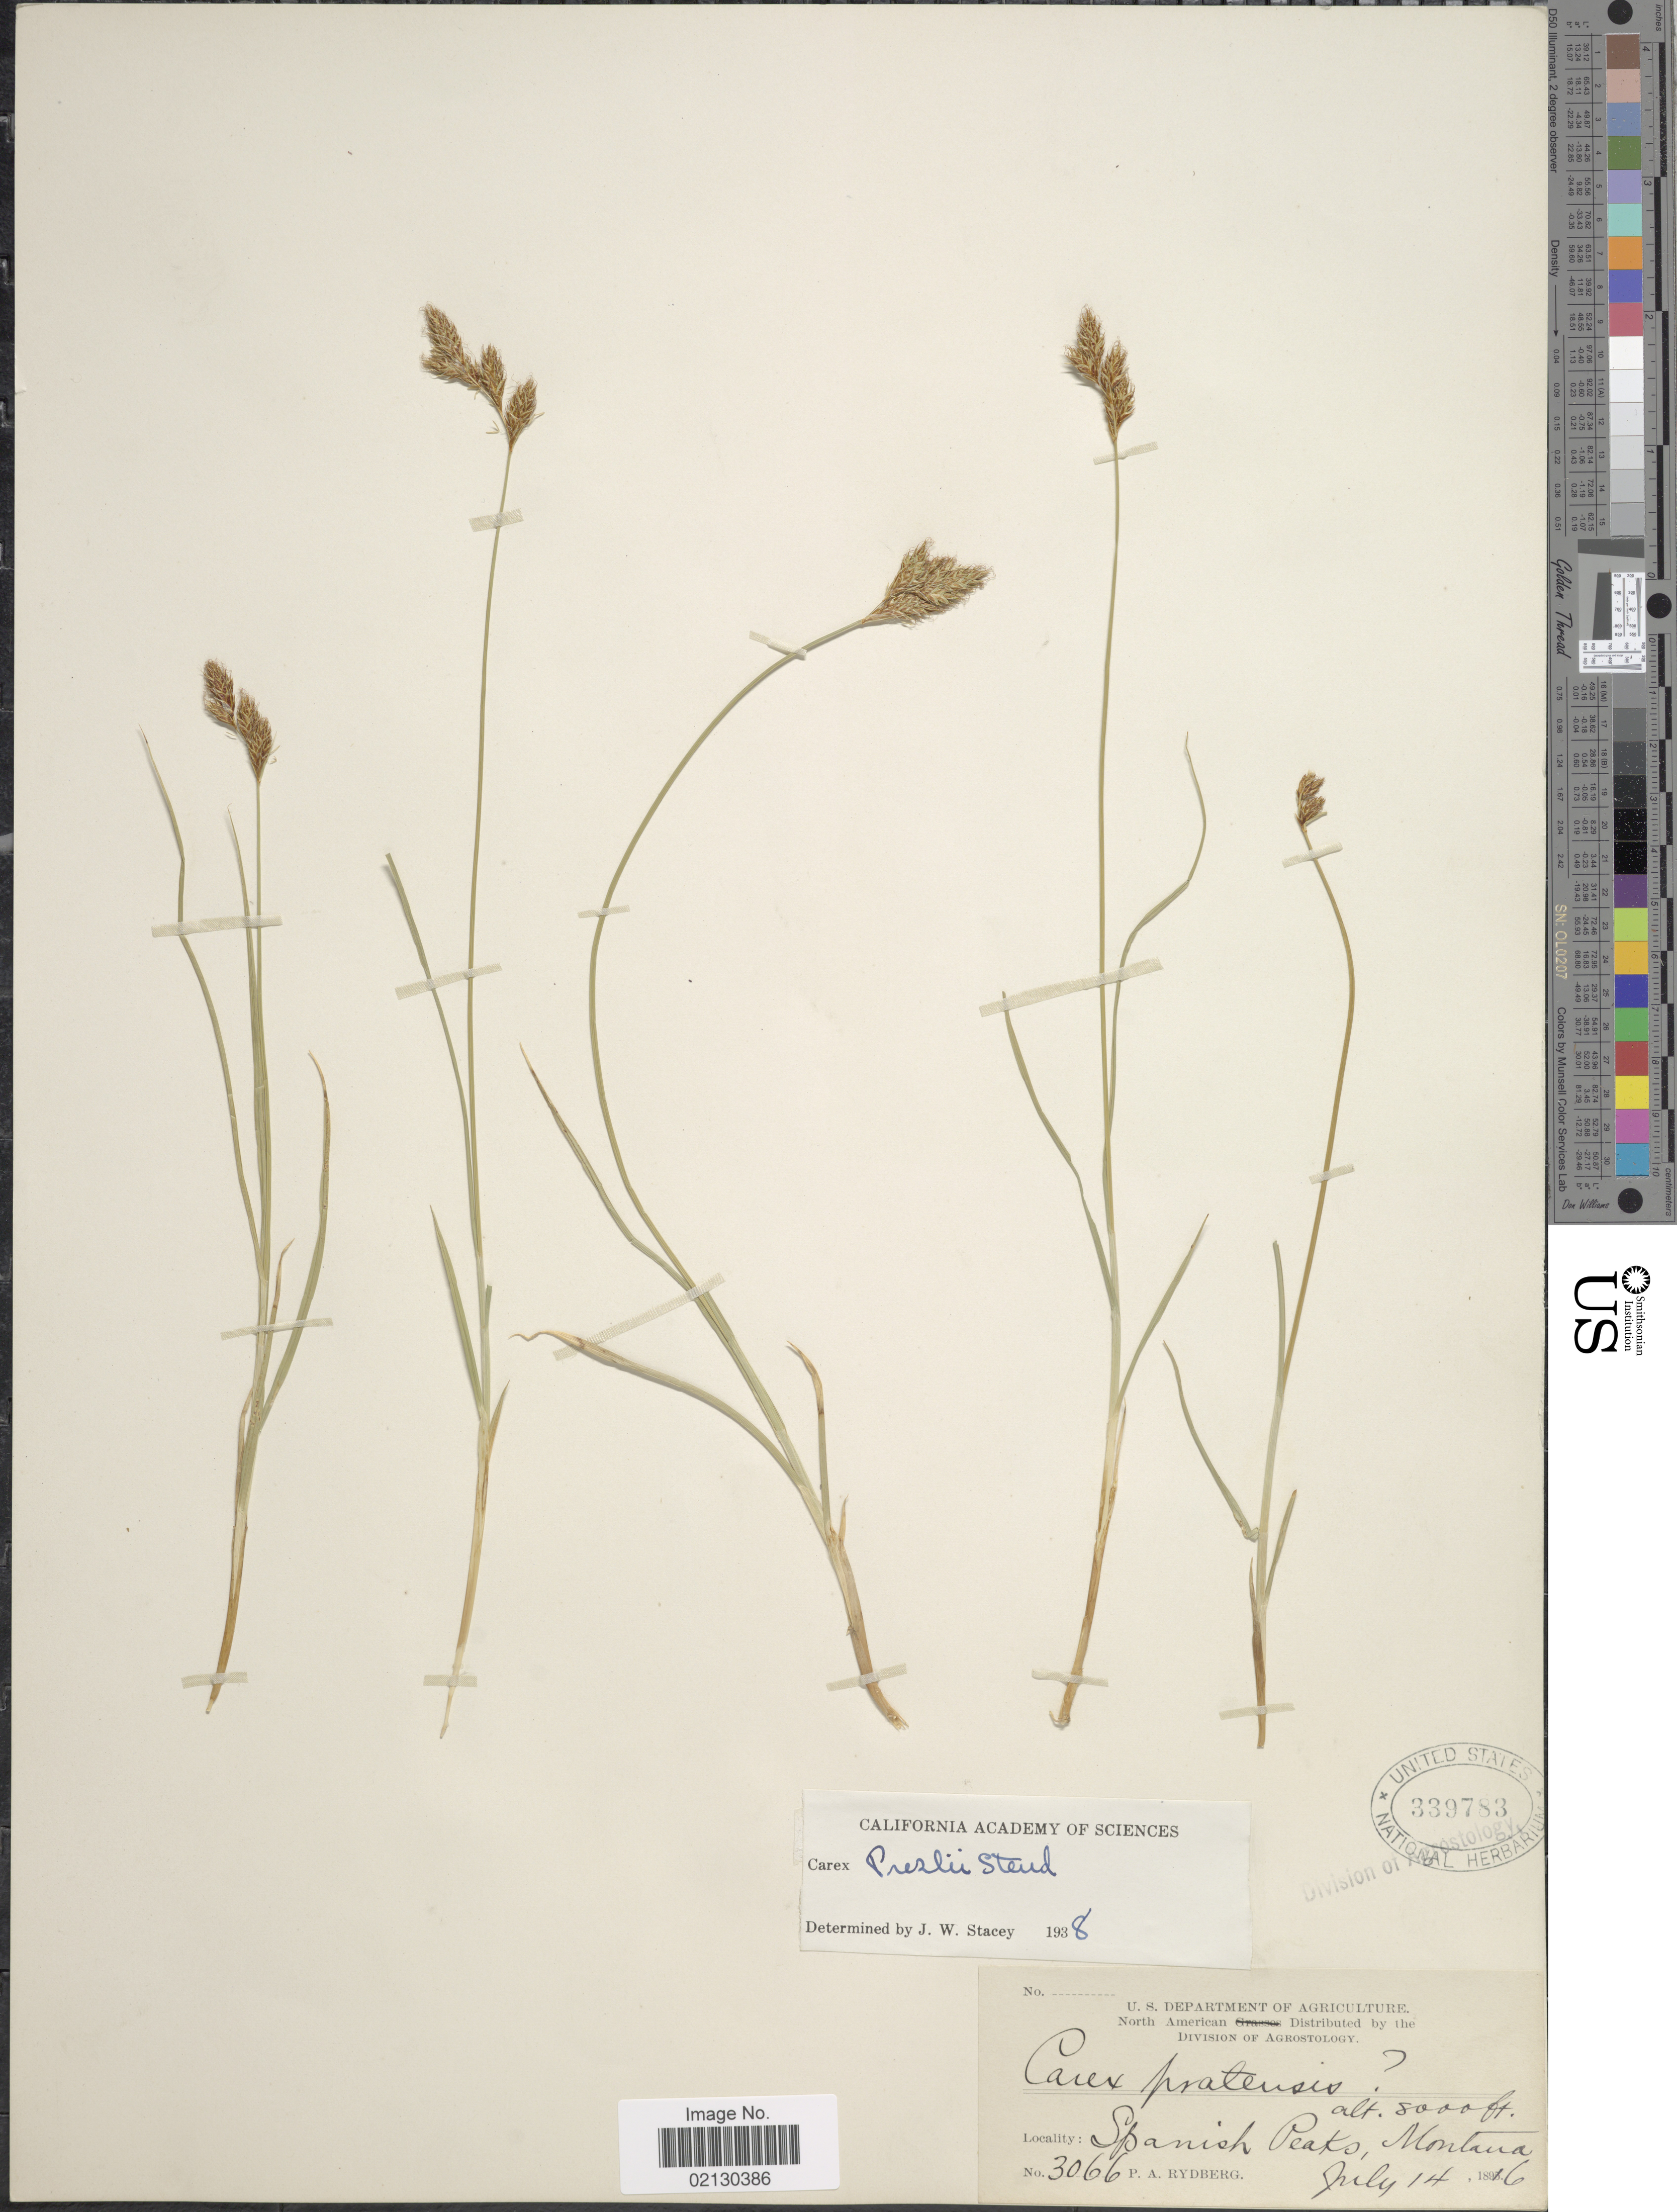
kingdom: Plantae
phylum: Tracheophyta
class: Liliopsida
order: Poales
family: Cyperaceae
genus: Carex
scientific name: Carex preslii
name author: Steud.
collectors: P. A. Rydberg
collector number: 3066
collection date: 1896-07-14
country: United States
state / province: Montana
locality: Spanish Peaks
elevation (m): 2438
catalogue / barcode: US 339783